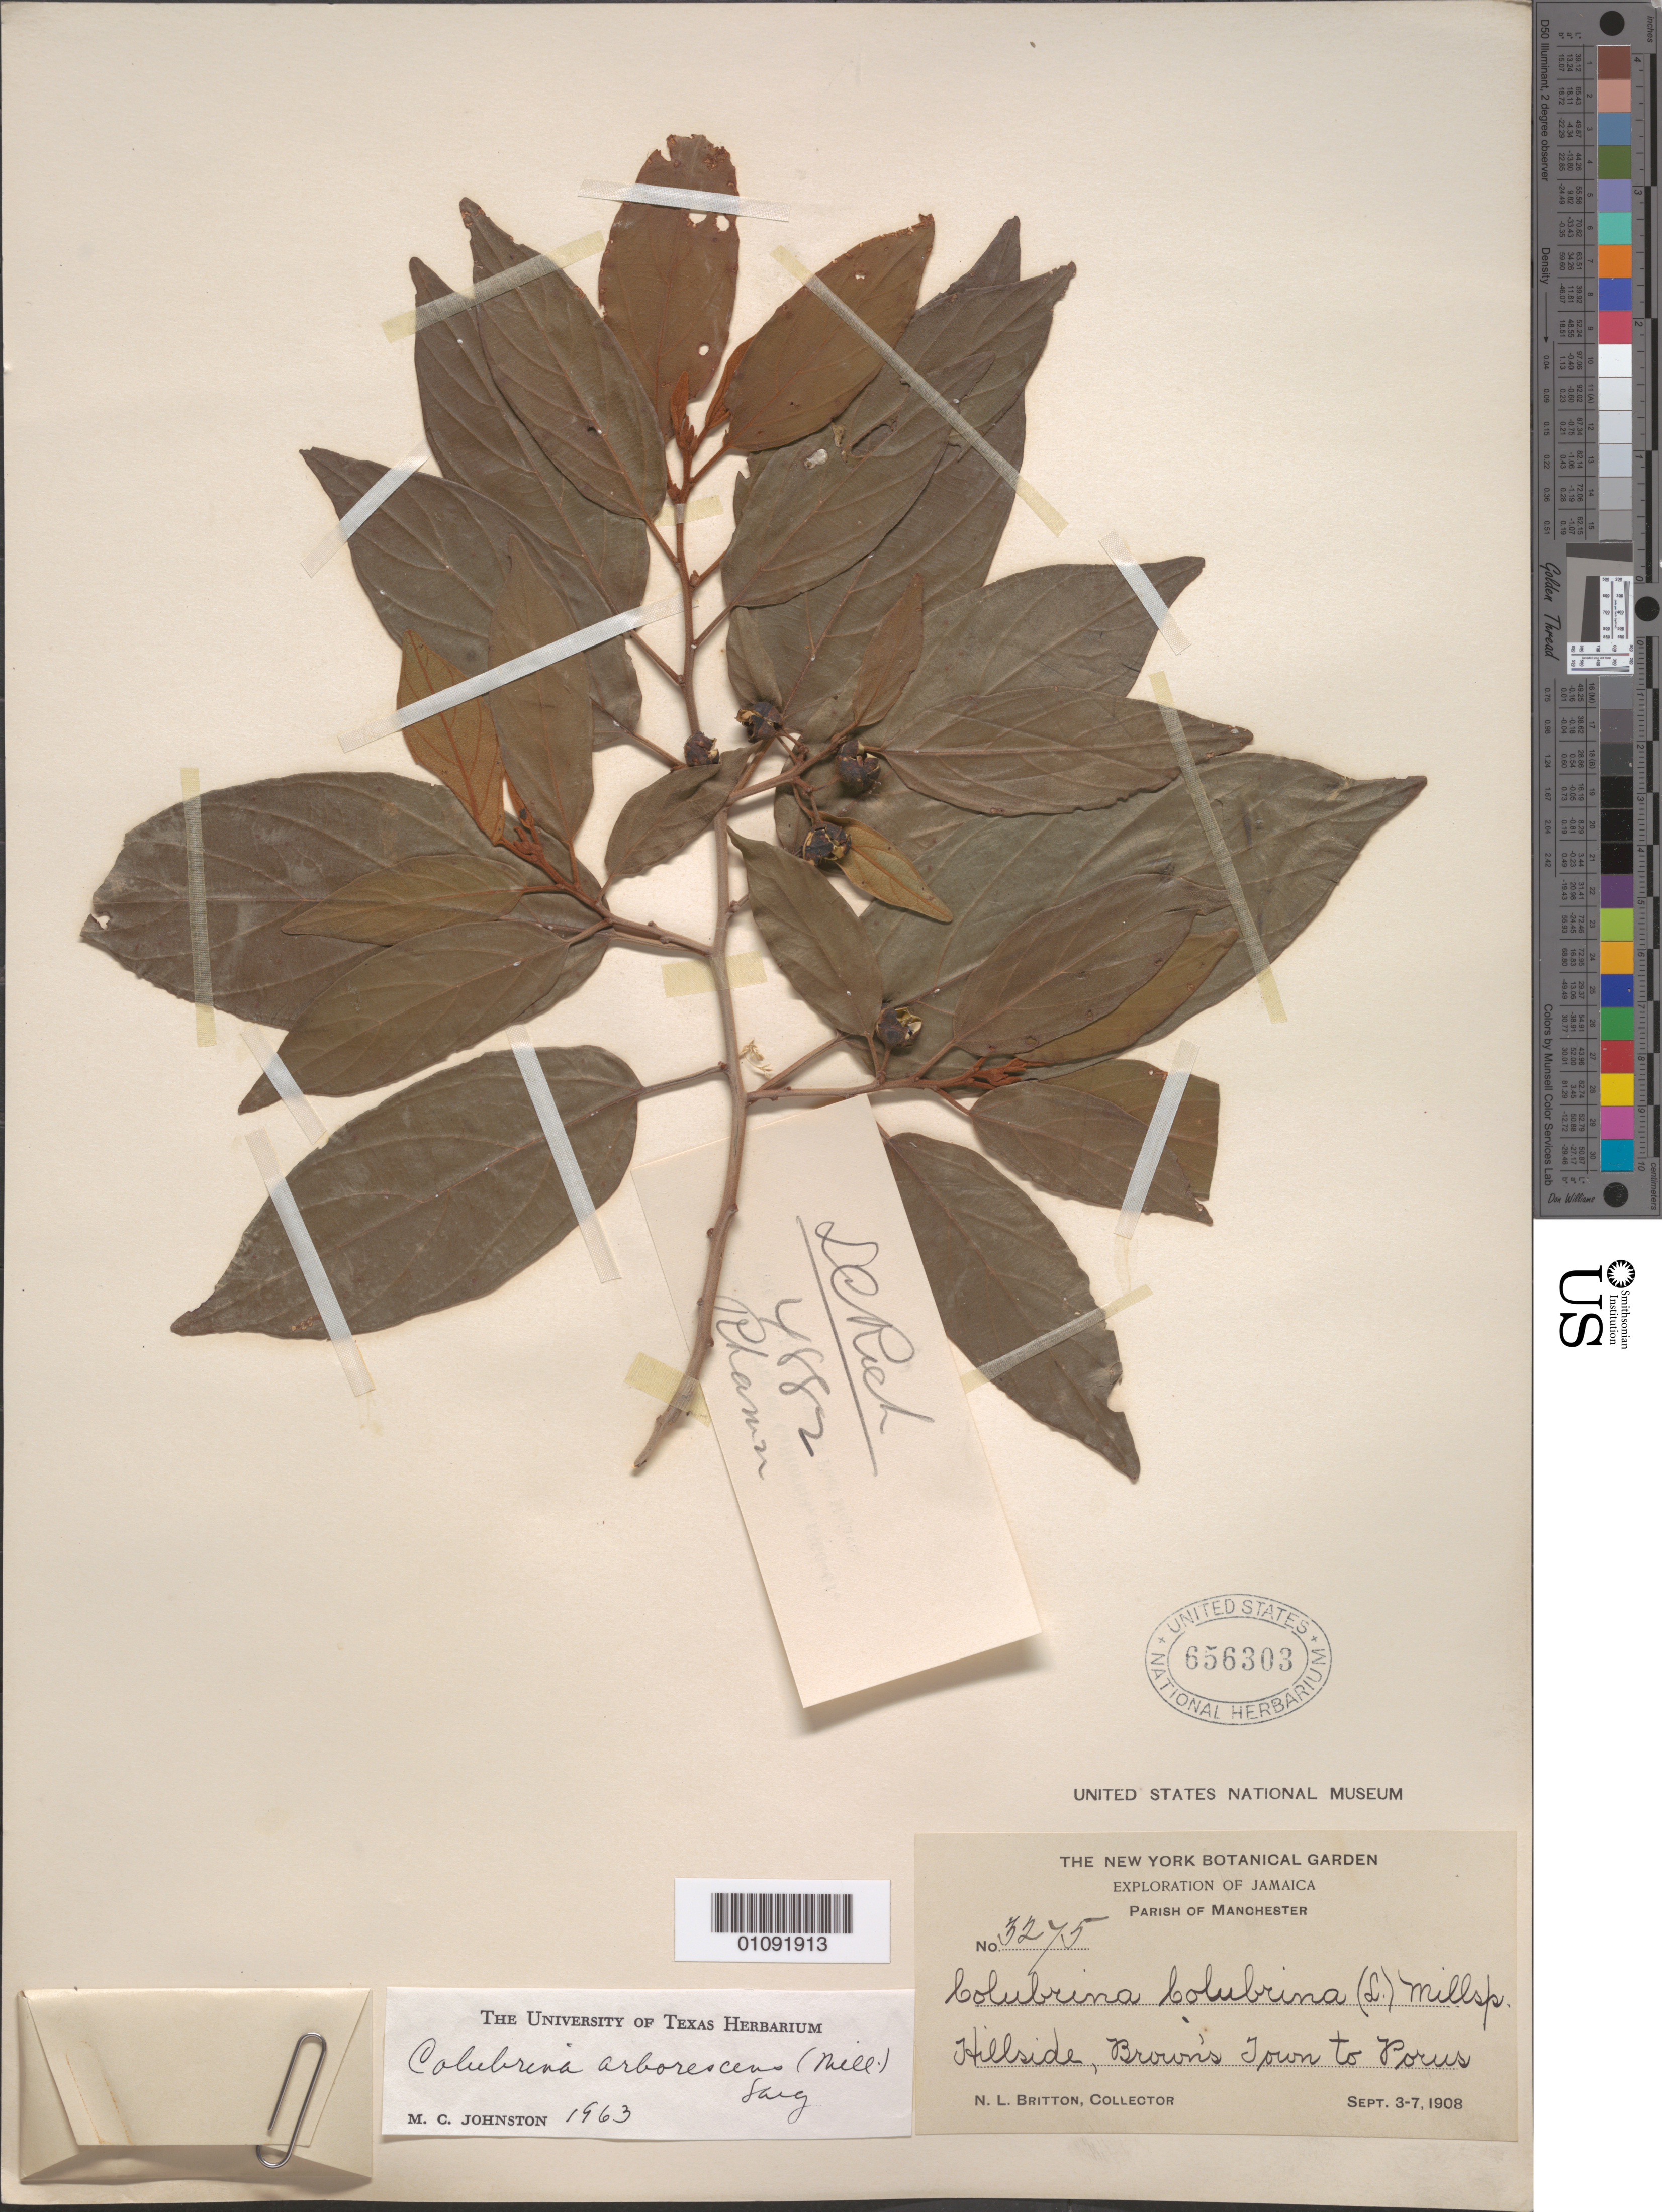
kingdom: Plantae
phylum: Tracheophyta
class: Magnoliopsida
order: Rosales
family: Rhamnaceae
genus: Colubrina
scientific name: Colubrina arborescens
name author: (Mill.) Sarg.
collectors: N. Britton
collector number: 3275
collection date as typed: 03 Sep 1908 to 07 Sep 1908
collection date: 1908-09-03/1908-09-07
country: Jamaica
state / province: Manchester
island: Jamaica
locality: Hillside, Browns Town to Porus, Parish of Manchester.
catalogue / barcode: US 656303